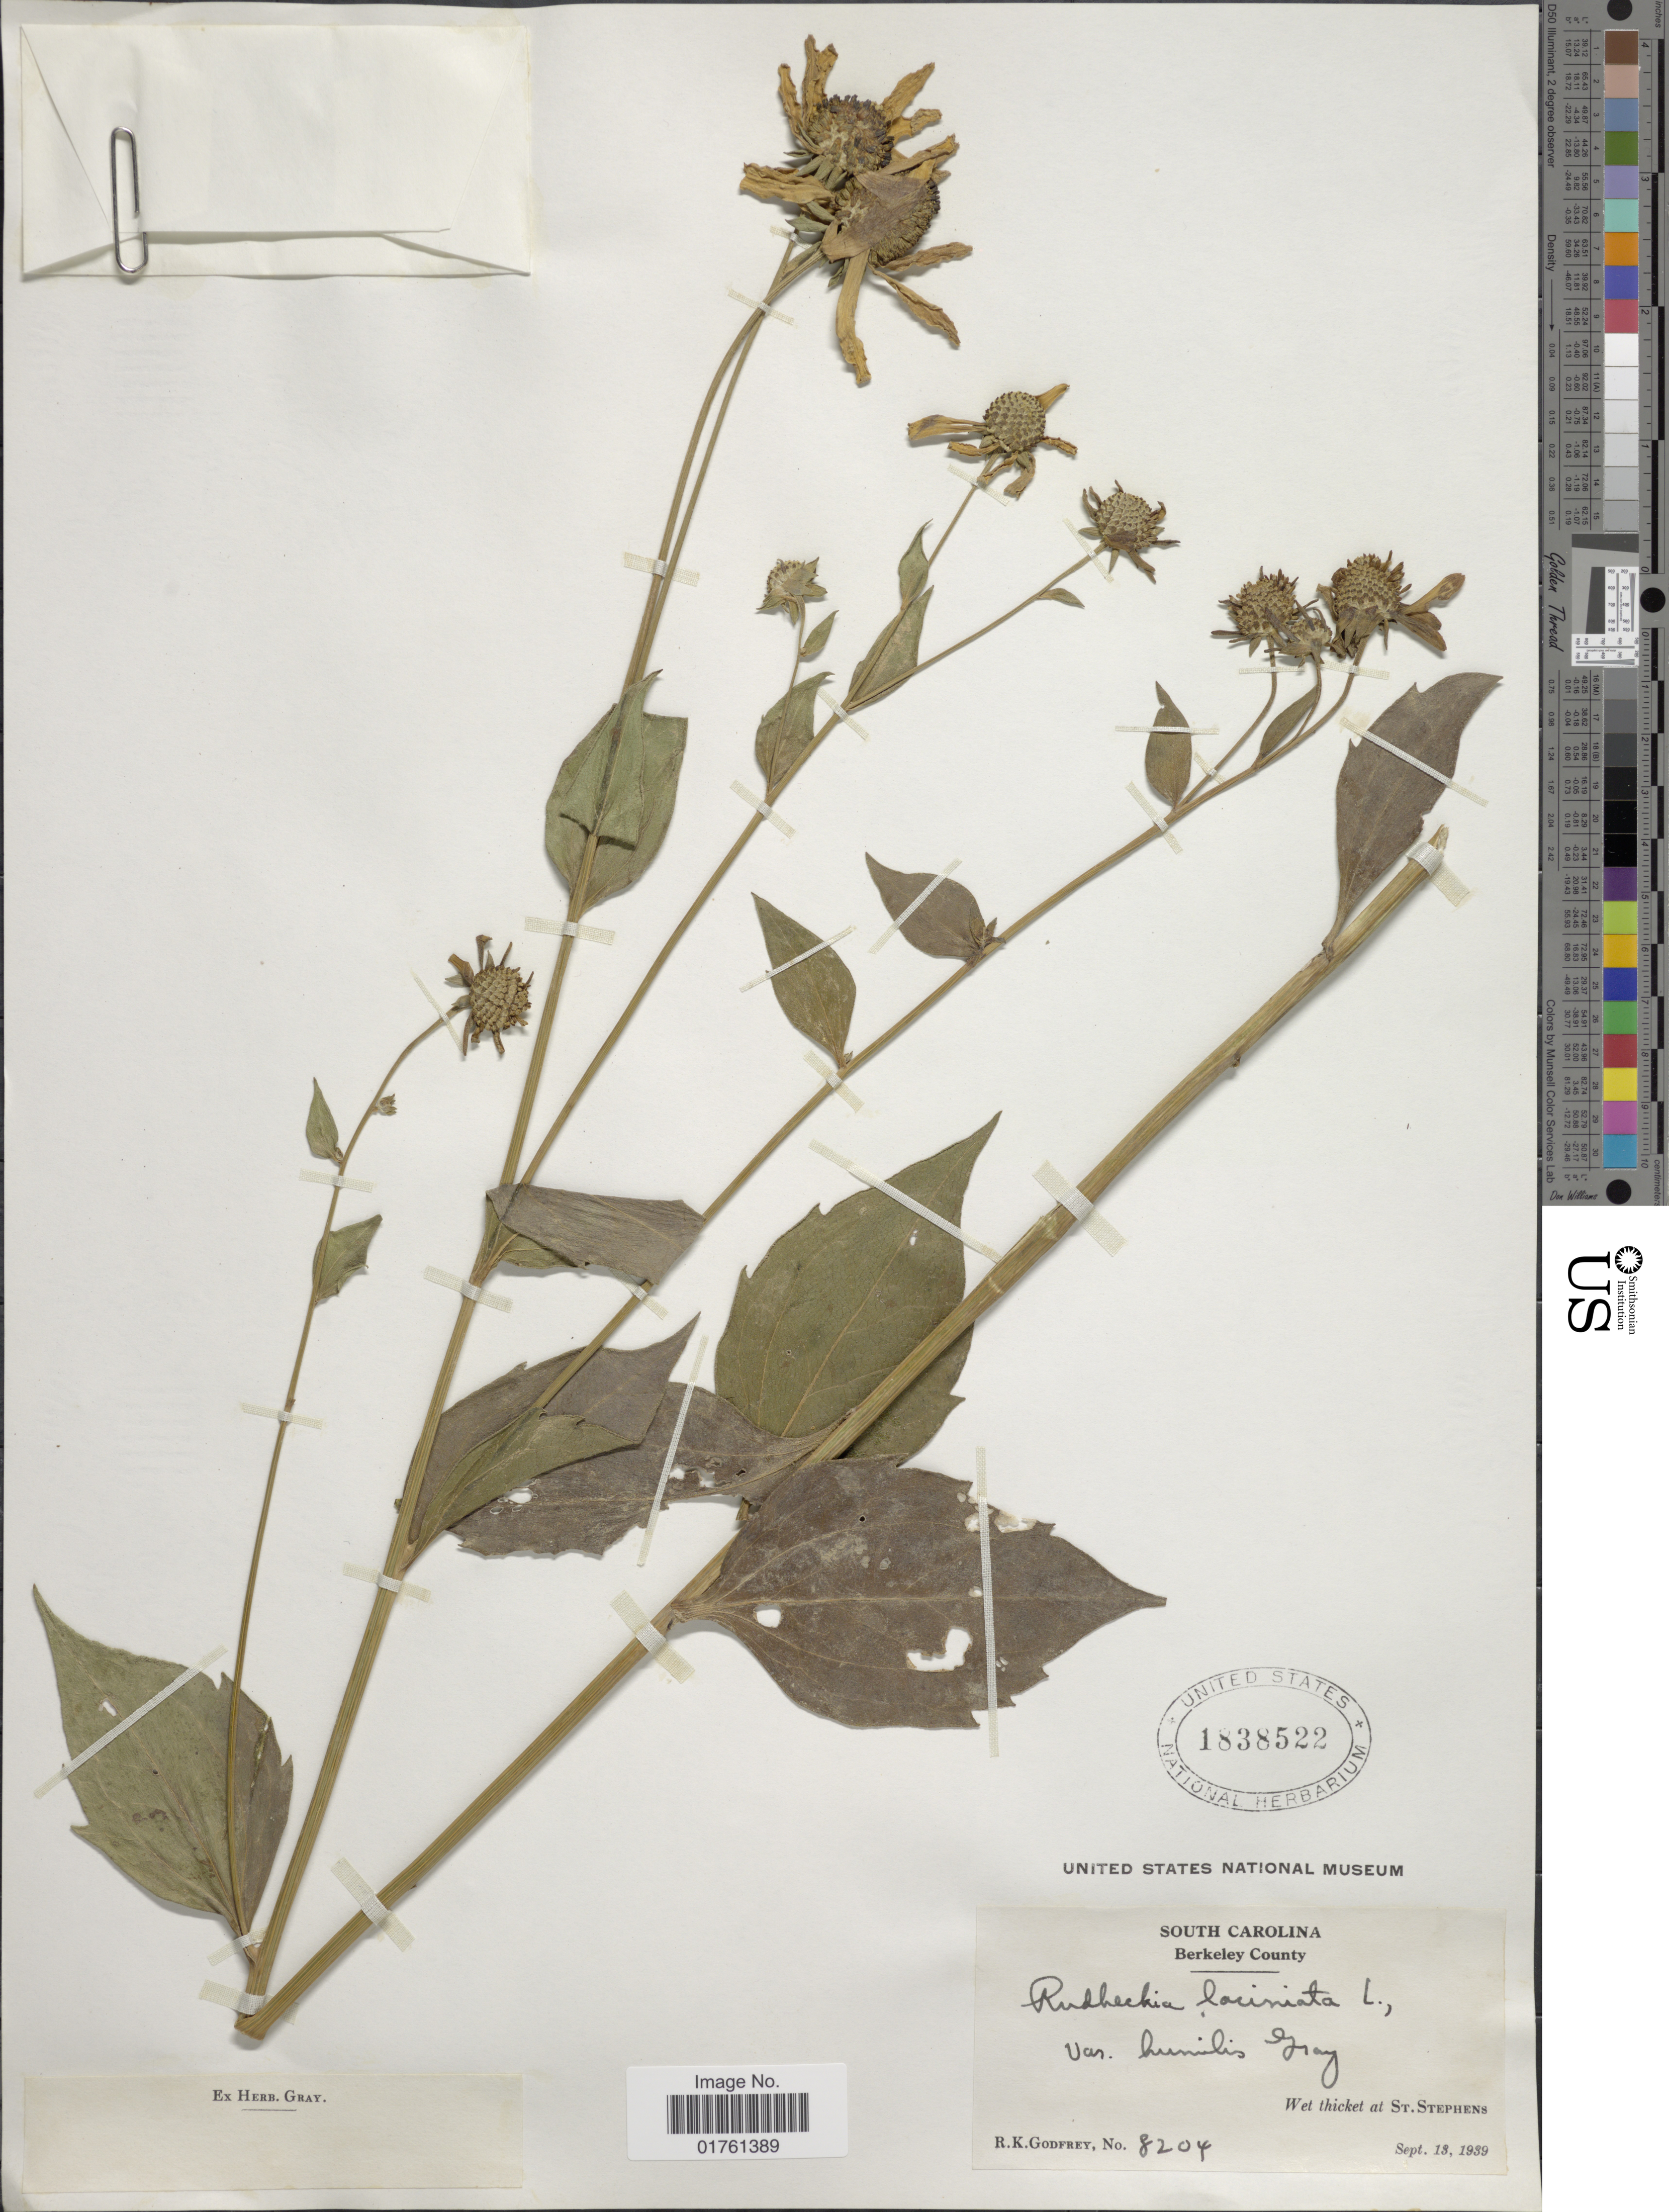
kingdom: Plantae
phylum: Tracheophyta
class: Magnoliopsida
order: Asterales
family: Asteraceae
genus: Rudbeckia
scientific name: Rudbeckia laciniata var. laciniata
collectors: R. K. Godfrey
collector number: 8204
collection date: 1939-09-13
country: United States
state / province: South Carolina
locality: Berkeley County, Wet thicket at St Stepehens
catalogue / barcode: US 1838522